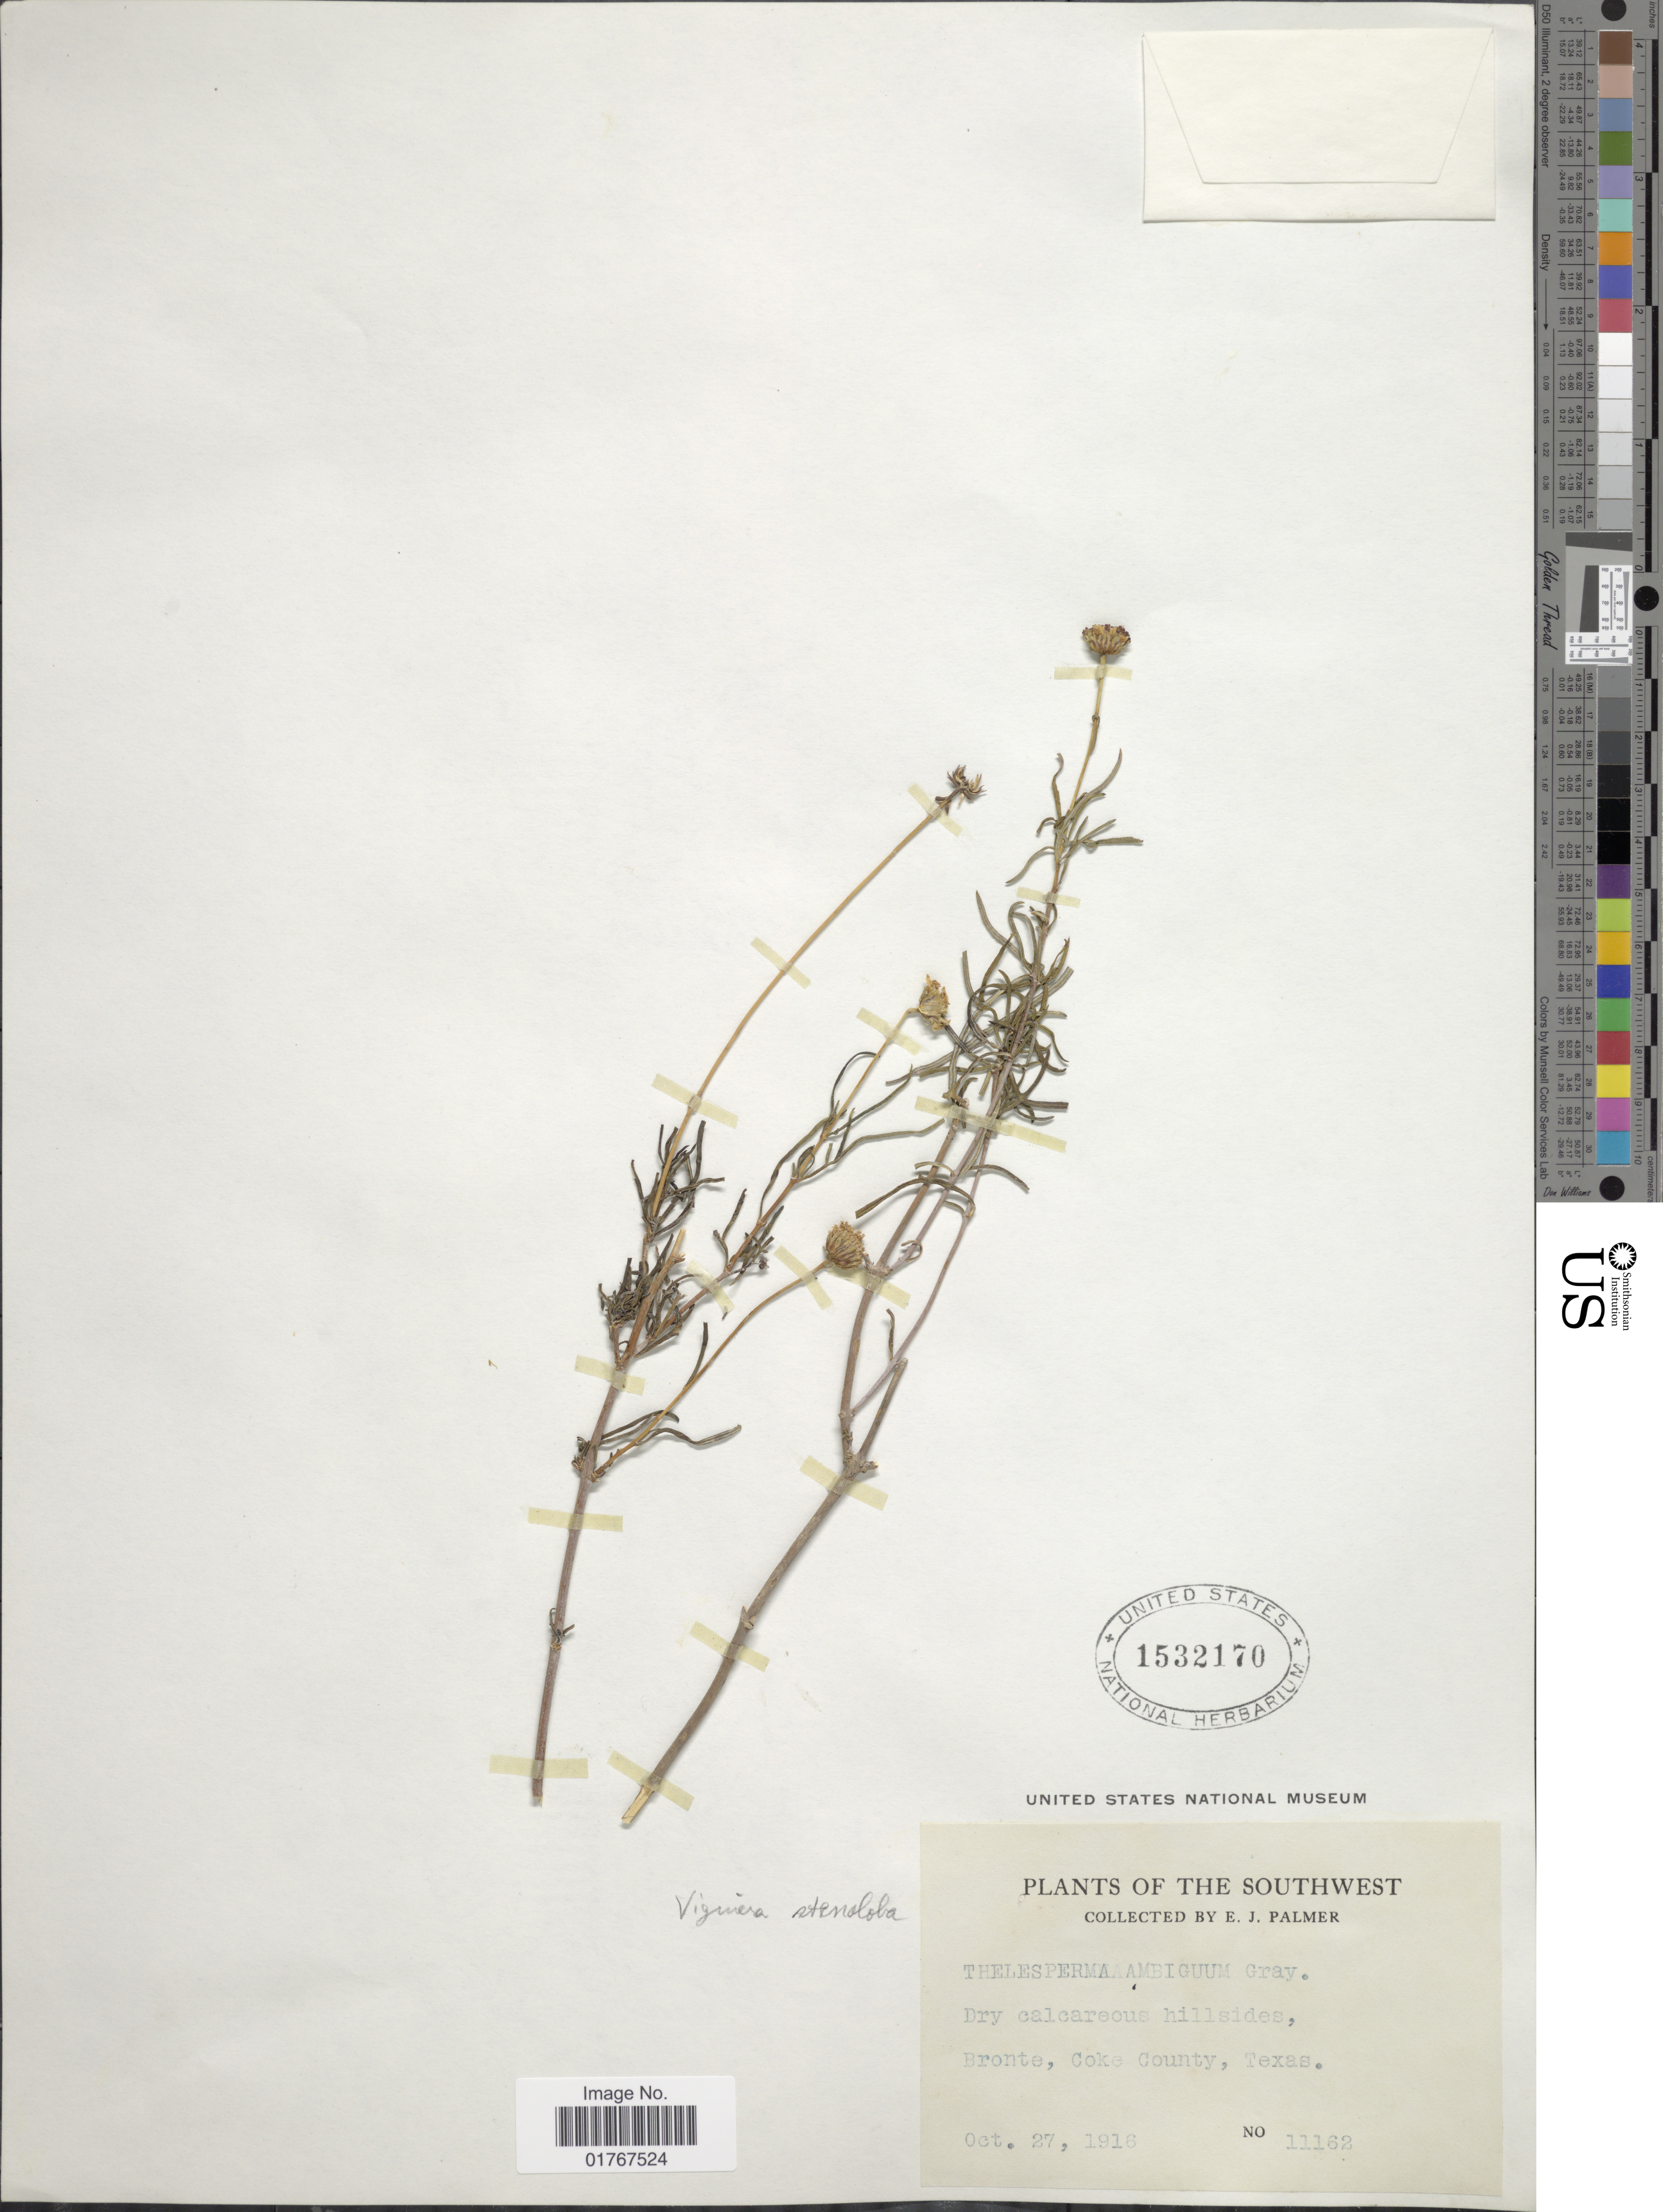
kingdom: Plantae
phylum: Tracheophyta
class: Magnoliopsida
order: Asterales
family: Asteraceae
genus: Viguiera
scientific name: Viguiera stenoloba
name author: S.F. Blake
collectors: E. J. Palmer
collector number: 11162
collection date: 1916-10-27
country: United States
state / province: Texas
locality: The Southwest, Dry calcareous hillsides, Bronte, Coke County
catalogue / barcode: US 1532170